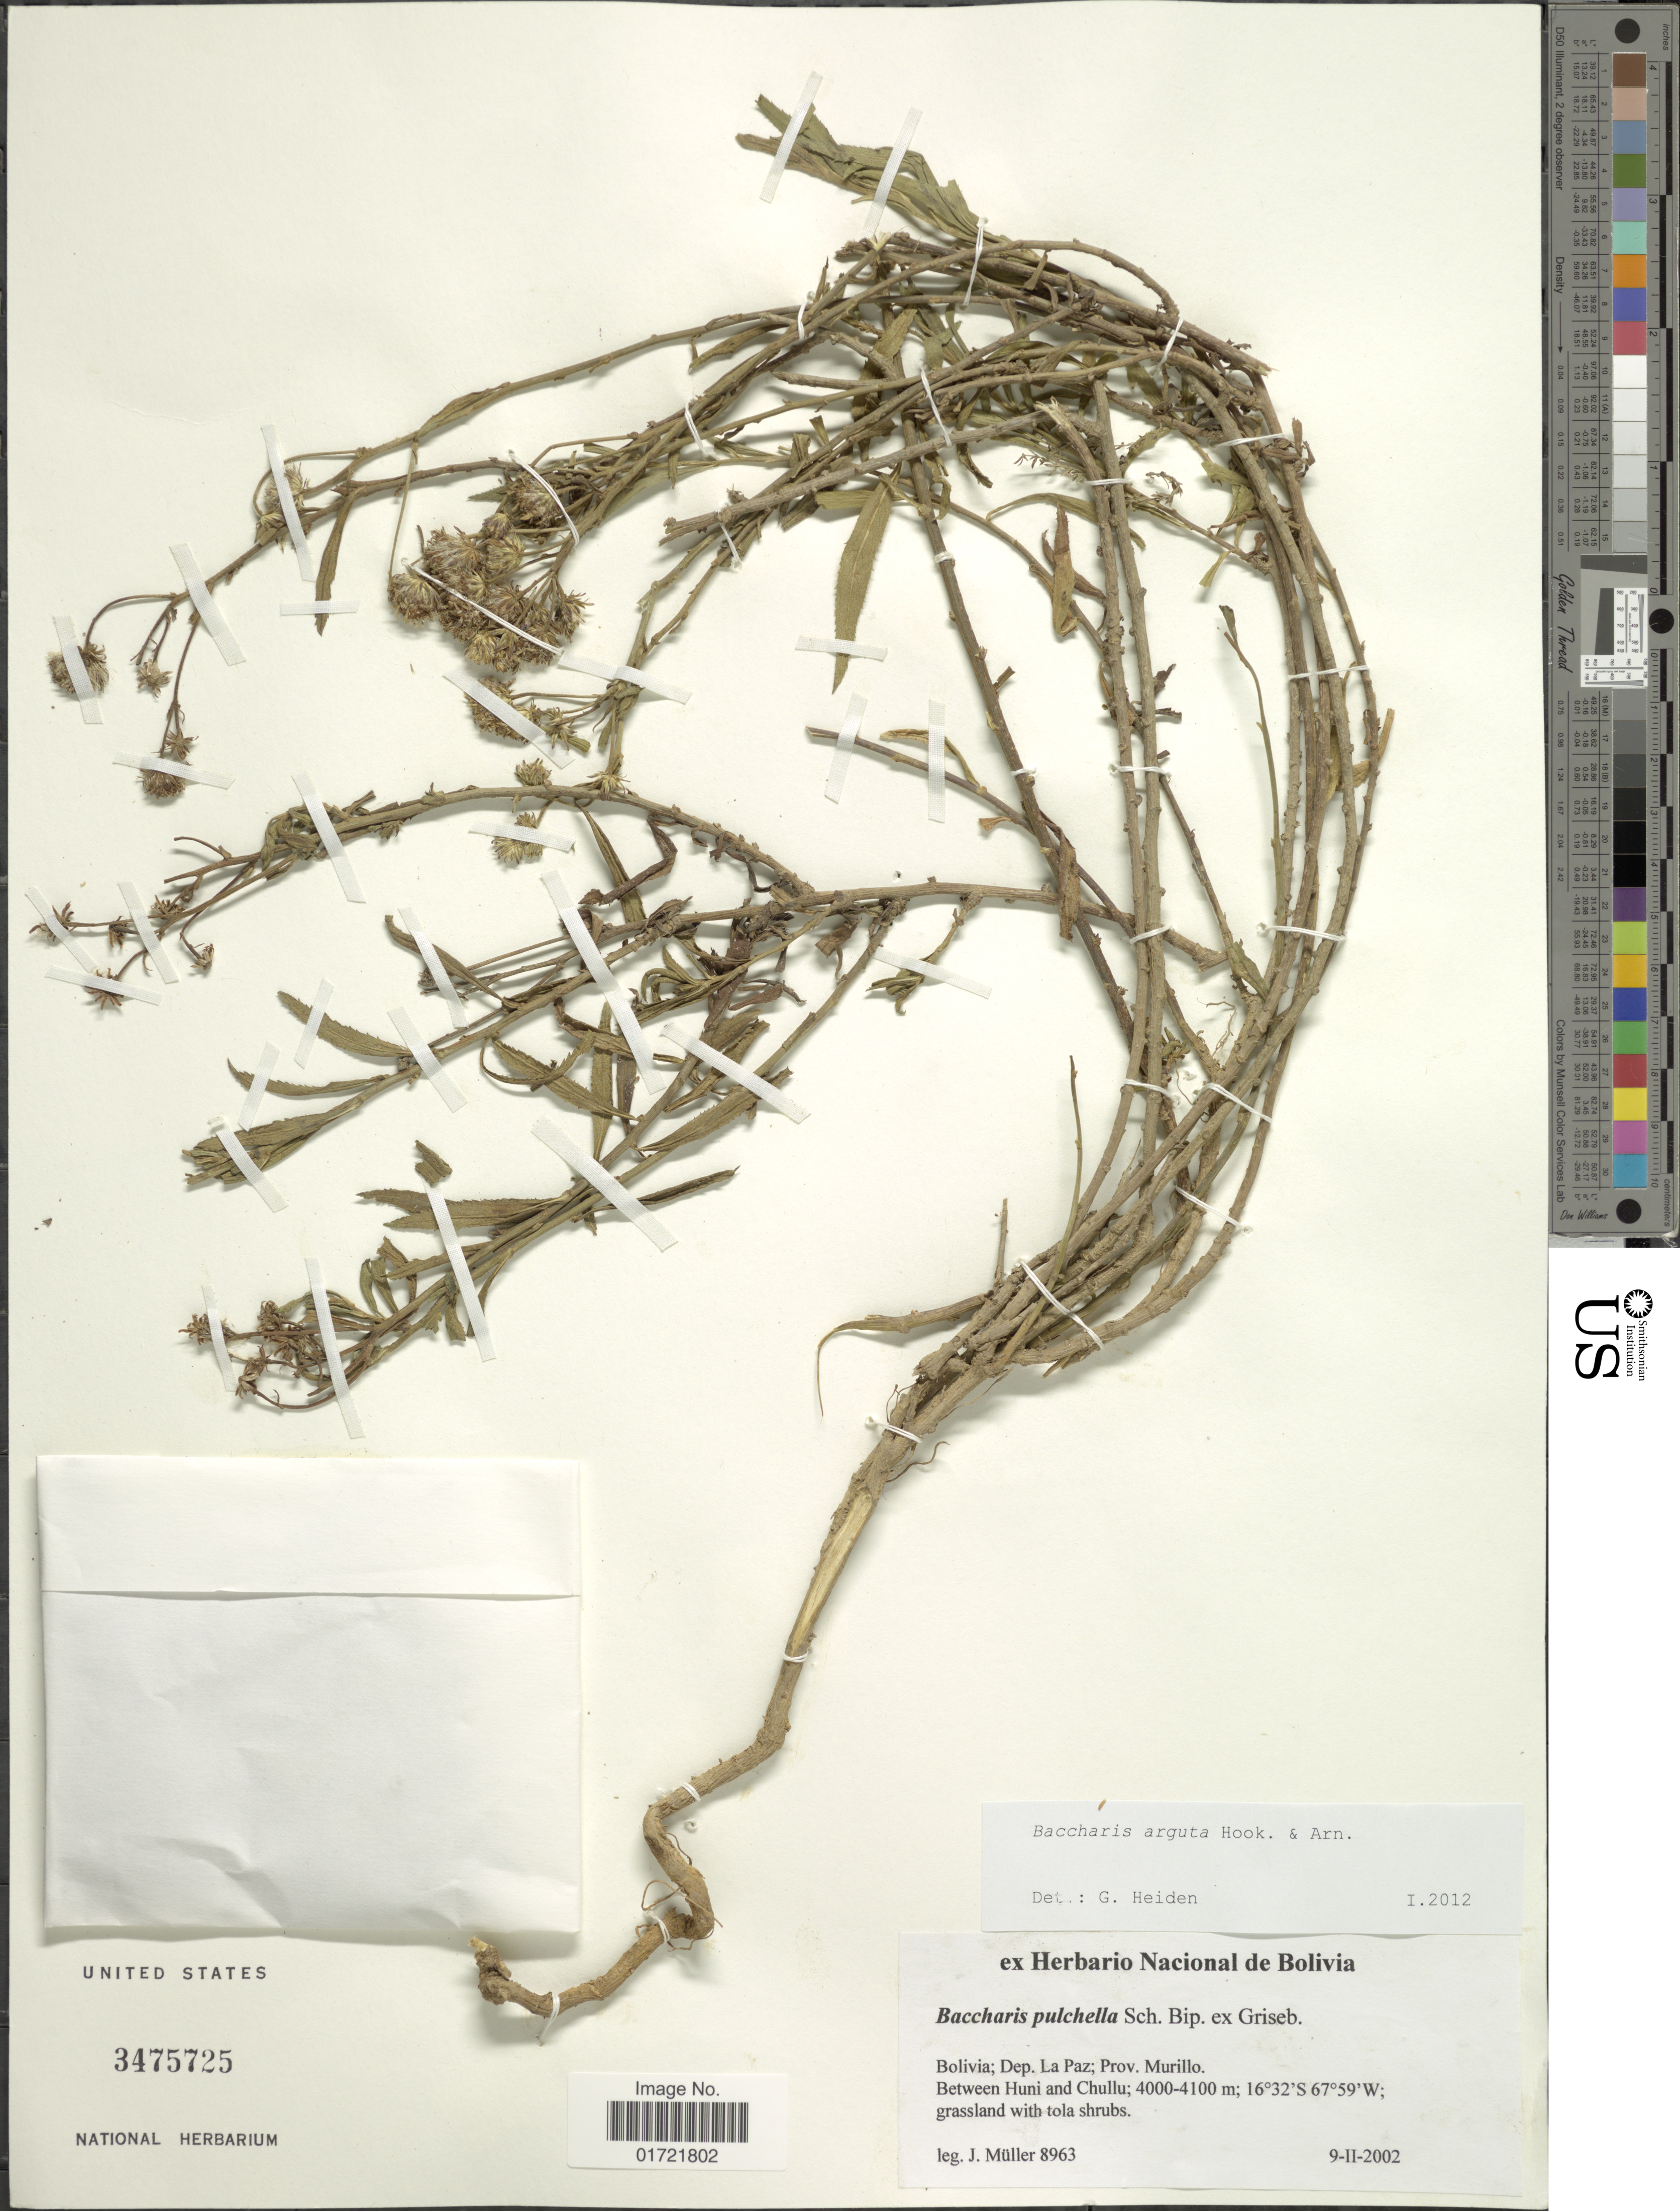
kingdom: Plantae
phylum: Tracheophyta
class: Magnoliopsida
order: Asterales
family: Asteraceae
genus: Baccharis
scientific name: Baccharis arguta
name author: Gillies ex Hook. & Arn.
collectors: J. Müller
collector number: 8963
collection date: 2002-02-09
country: Bolivia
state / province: La Paz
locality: Bolivia, Dep. La Paz, Prov, Murillo, Between Huni and Chulli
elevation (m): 4000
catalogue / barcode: US 3475725